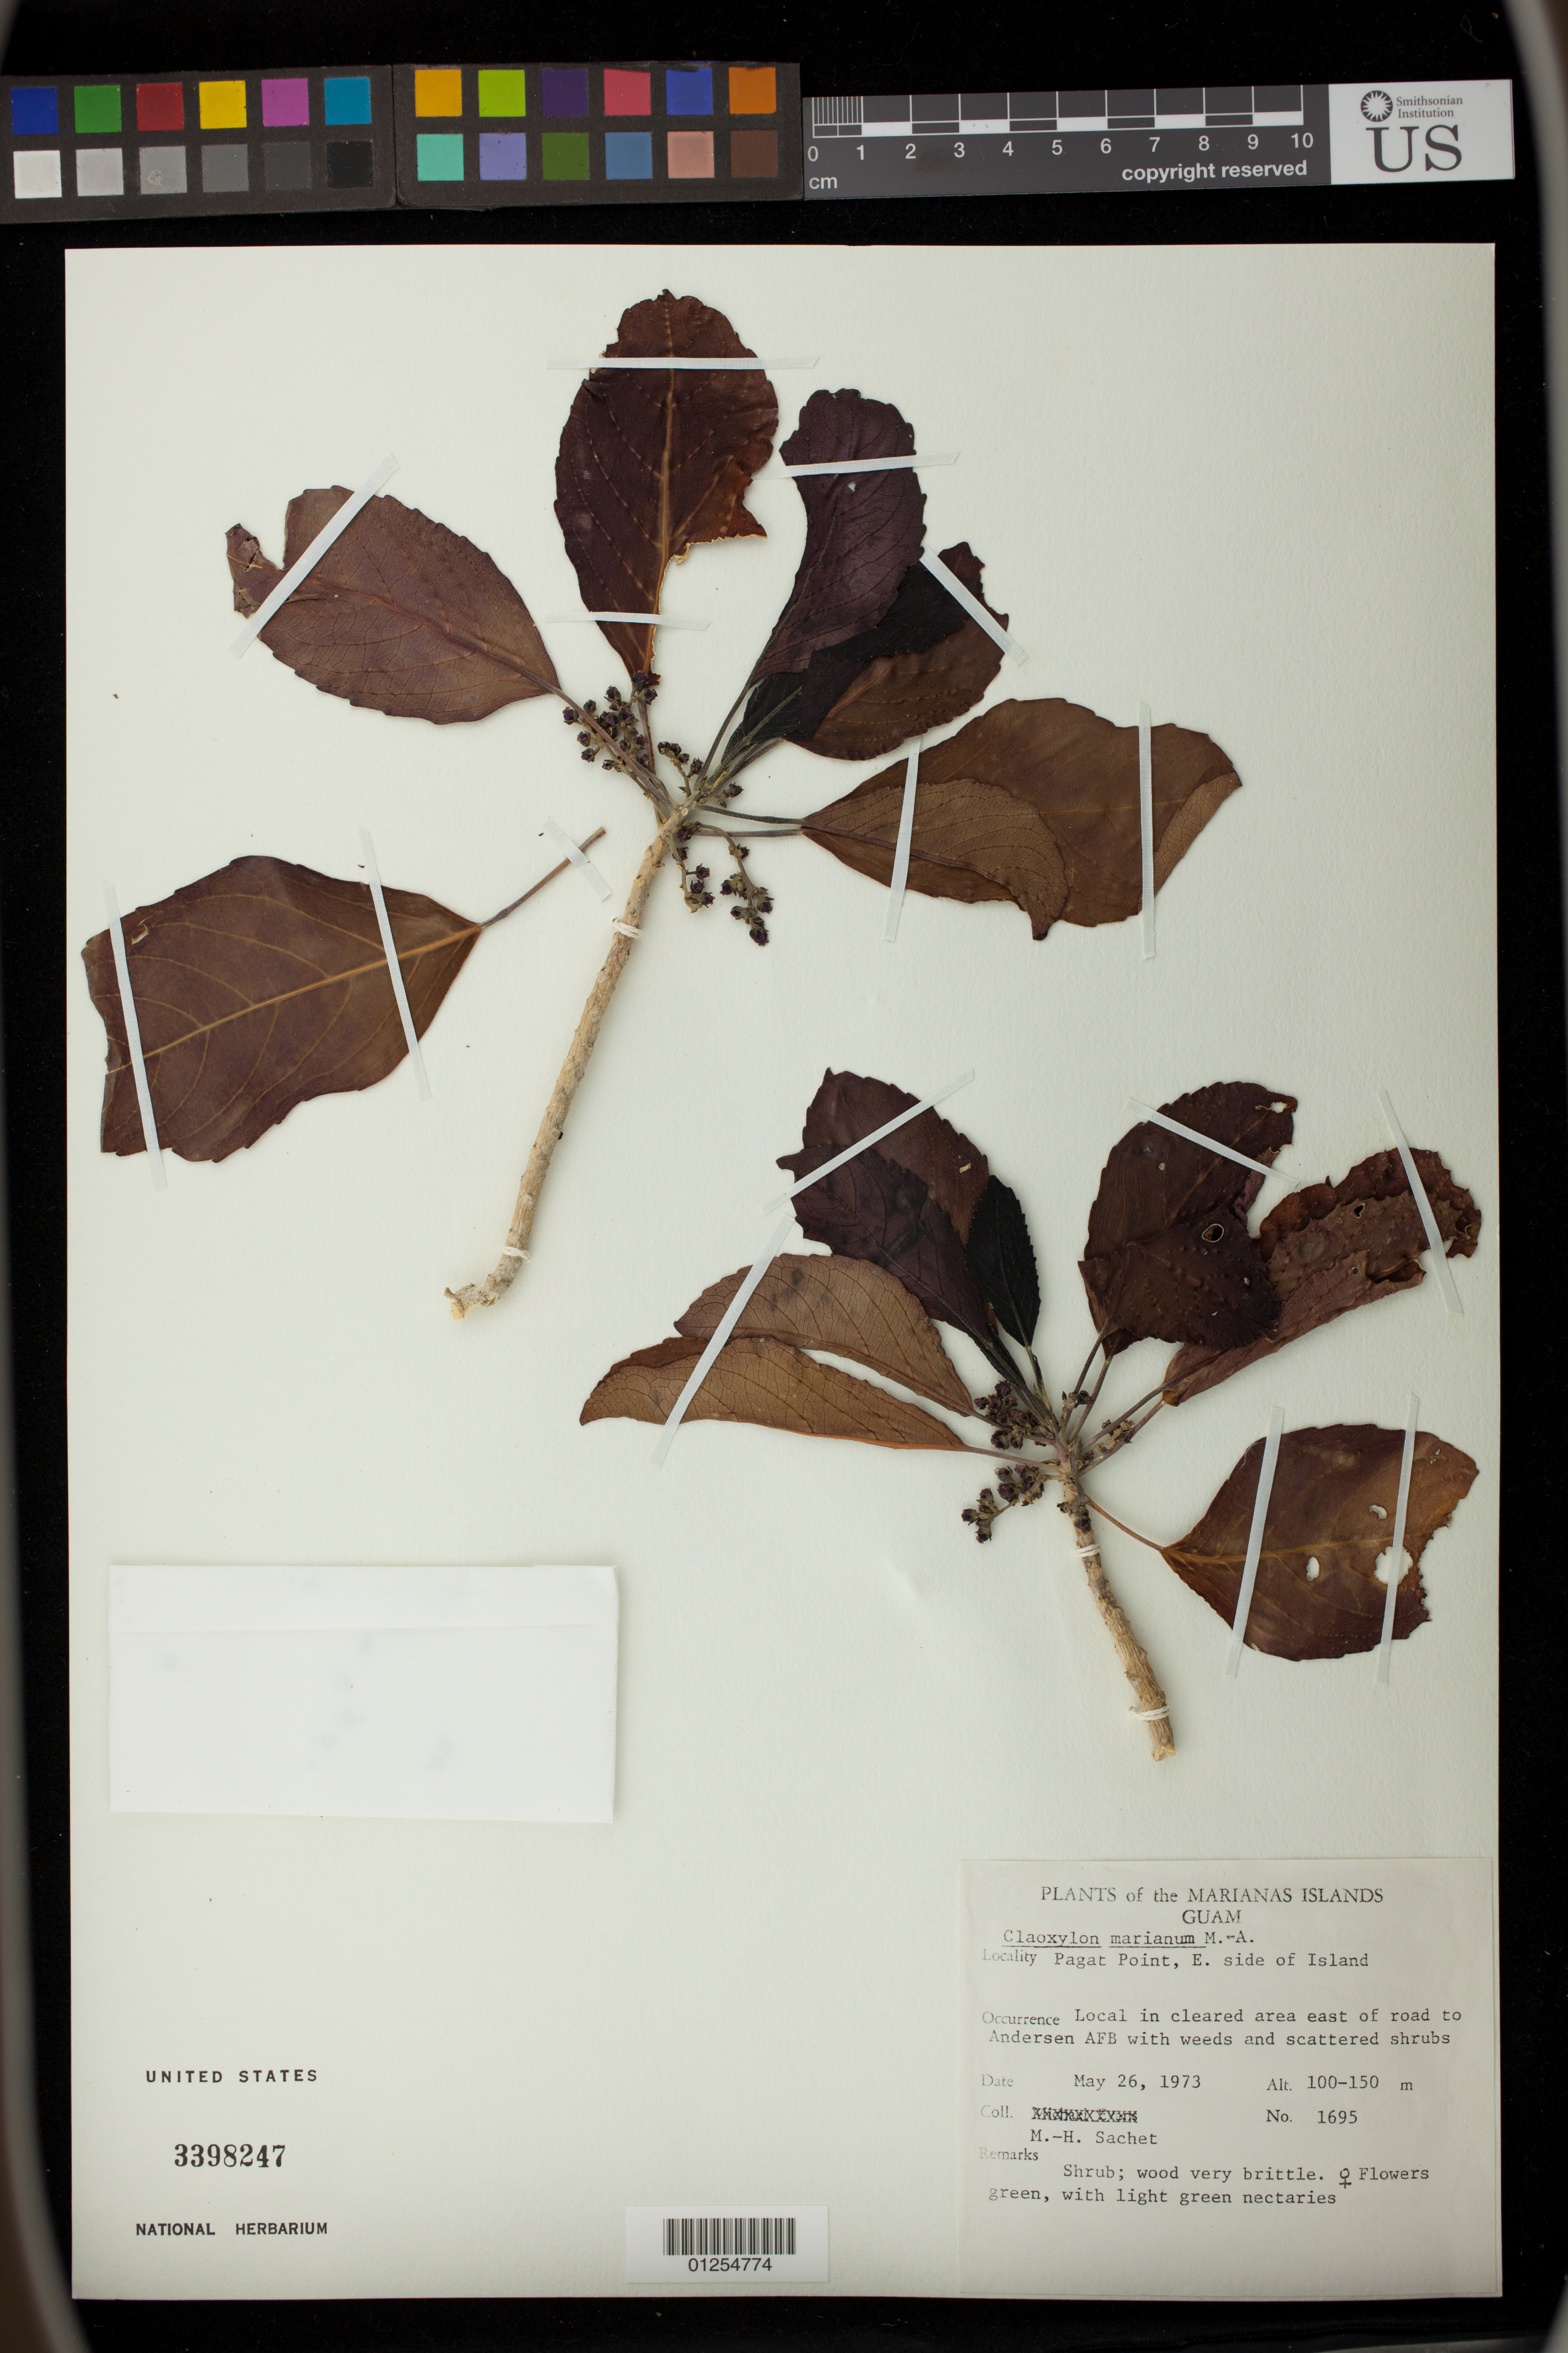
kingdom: Plantae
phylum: Tracheophyta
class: Magnoliopsida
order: Malpighiales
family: Euphorbiaceae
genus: Claoxylon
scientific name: Claoxylon marianum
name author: Müll. Arg.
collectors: M.-H. Sachet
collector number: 1695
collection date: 1973-05-26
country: Guam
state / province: Yigo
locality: Pagat Point, E. side of Island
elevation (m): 100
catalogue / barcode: US 3398247